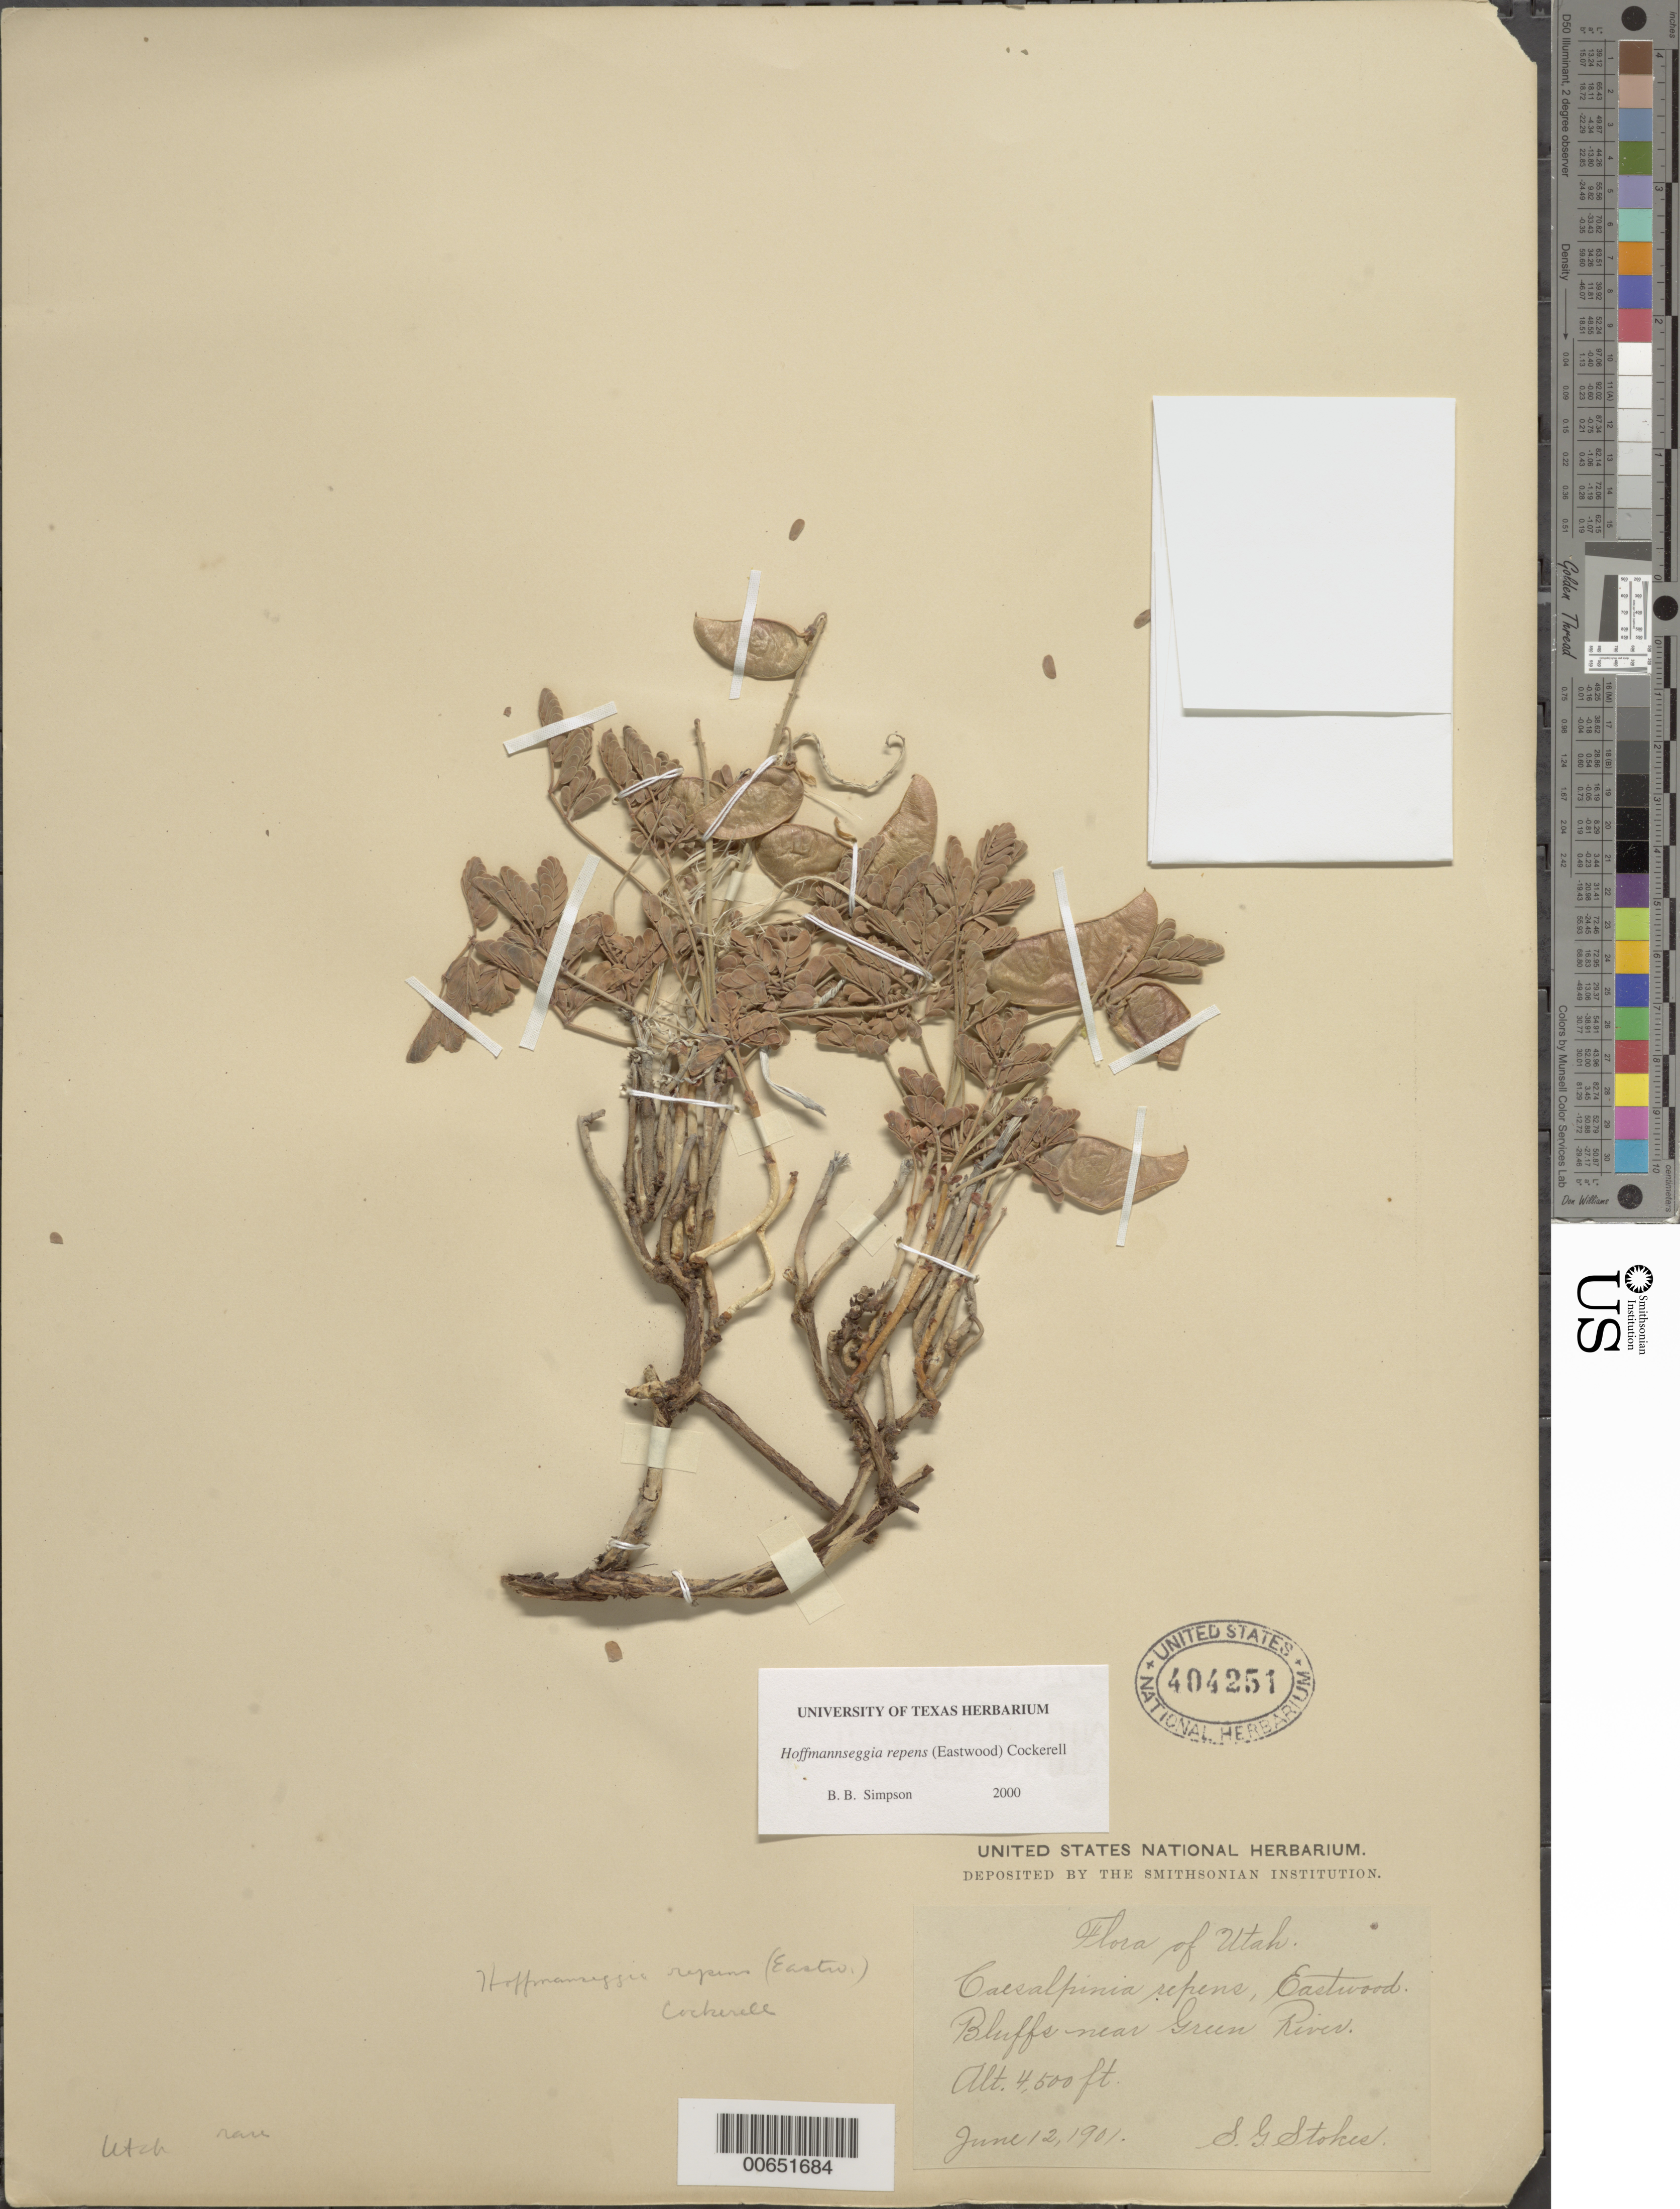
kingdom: Plantae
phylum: Tracheophyta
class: Magnoliopsida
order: Fabales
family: Fabaceae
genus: Hoffmannseggia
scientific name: Hoffmannseggia repens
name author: (Eastw.) Cockerell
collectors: S. G. Stokes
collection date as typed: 12 Jun 1901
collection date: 1901-06-12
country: United States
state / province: Utah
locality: Bluff near Green River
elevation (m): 1372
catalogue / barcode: US 404251